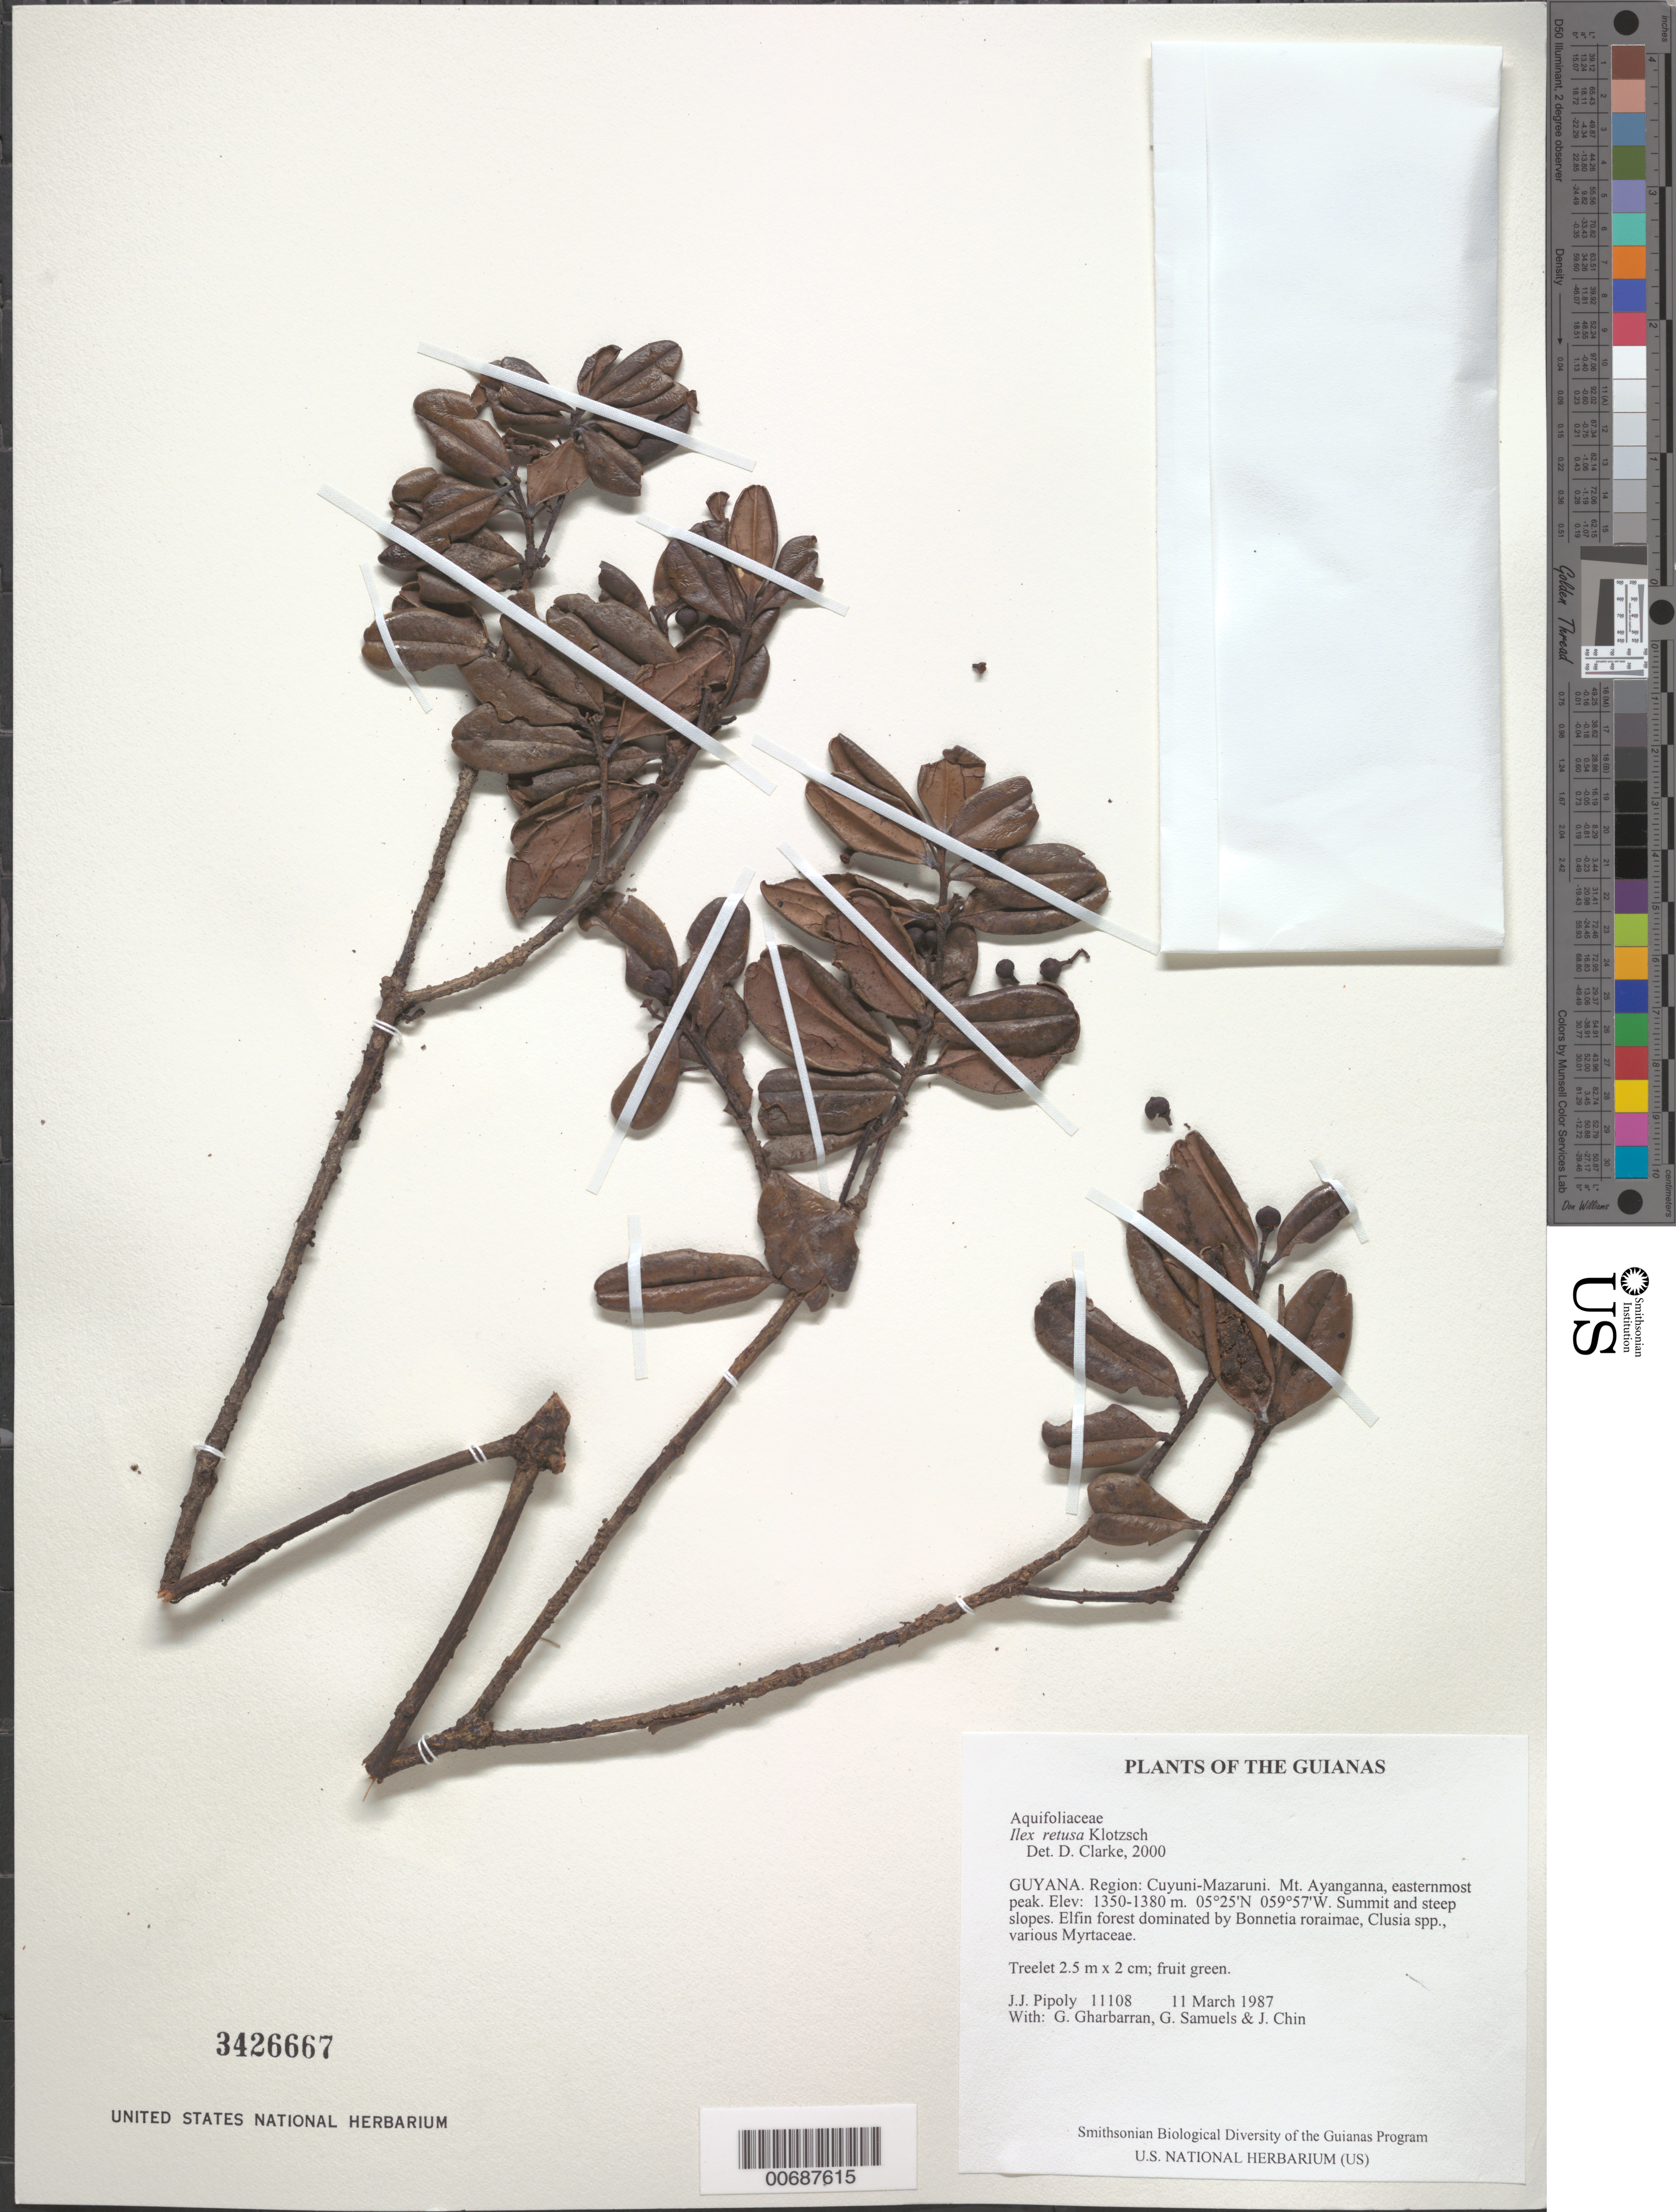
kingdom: Plantae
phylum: Tracheophyta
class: Magnoliopsida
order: Aquifoliales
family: Aquifoliaceae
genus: Ilex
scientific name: Ilex retusa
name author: Klotzsch ex Reissek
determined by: Clarke, H. D., University of North Carolina (Asheville)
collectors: J. J. Pipoly, G. Gharbarran, G. Samuels & J. Chin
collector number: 11108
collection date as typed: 11 March 1987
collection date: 1987-03-11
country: Guyana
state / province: Cuyuni-Mazaruni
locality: Mt. Ayanganna, easternmost peak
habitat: Summit and steep slopes. Elfin forest dominated by Bonnetia roraimae, Clusia spp., various Myrtaceae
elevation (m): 1350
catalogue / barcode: US 3426667